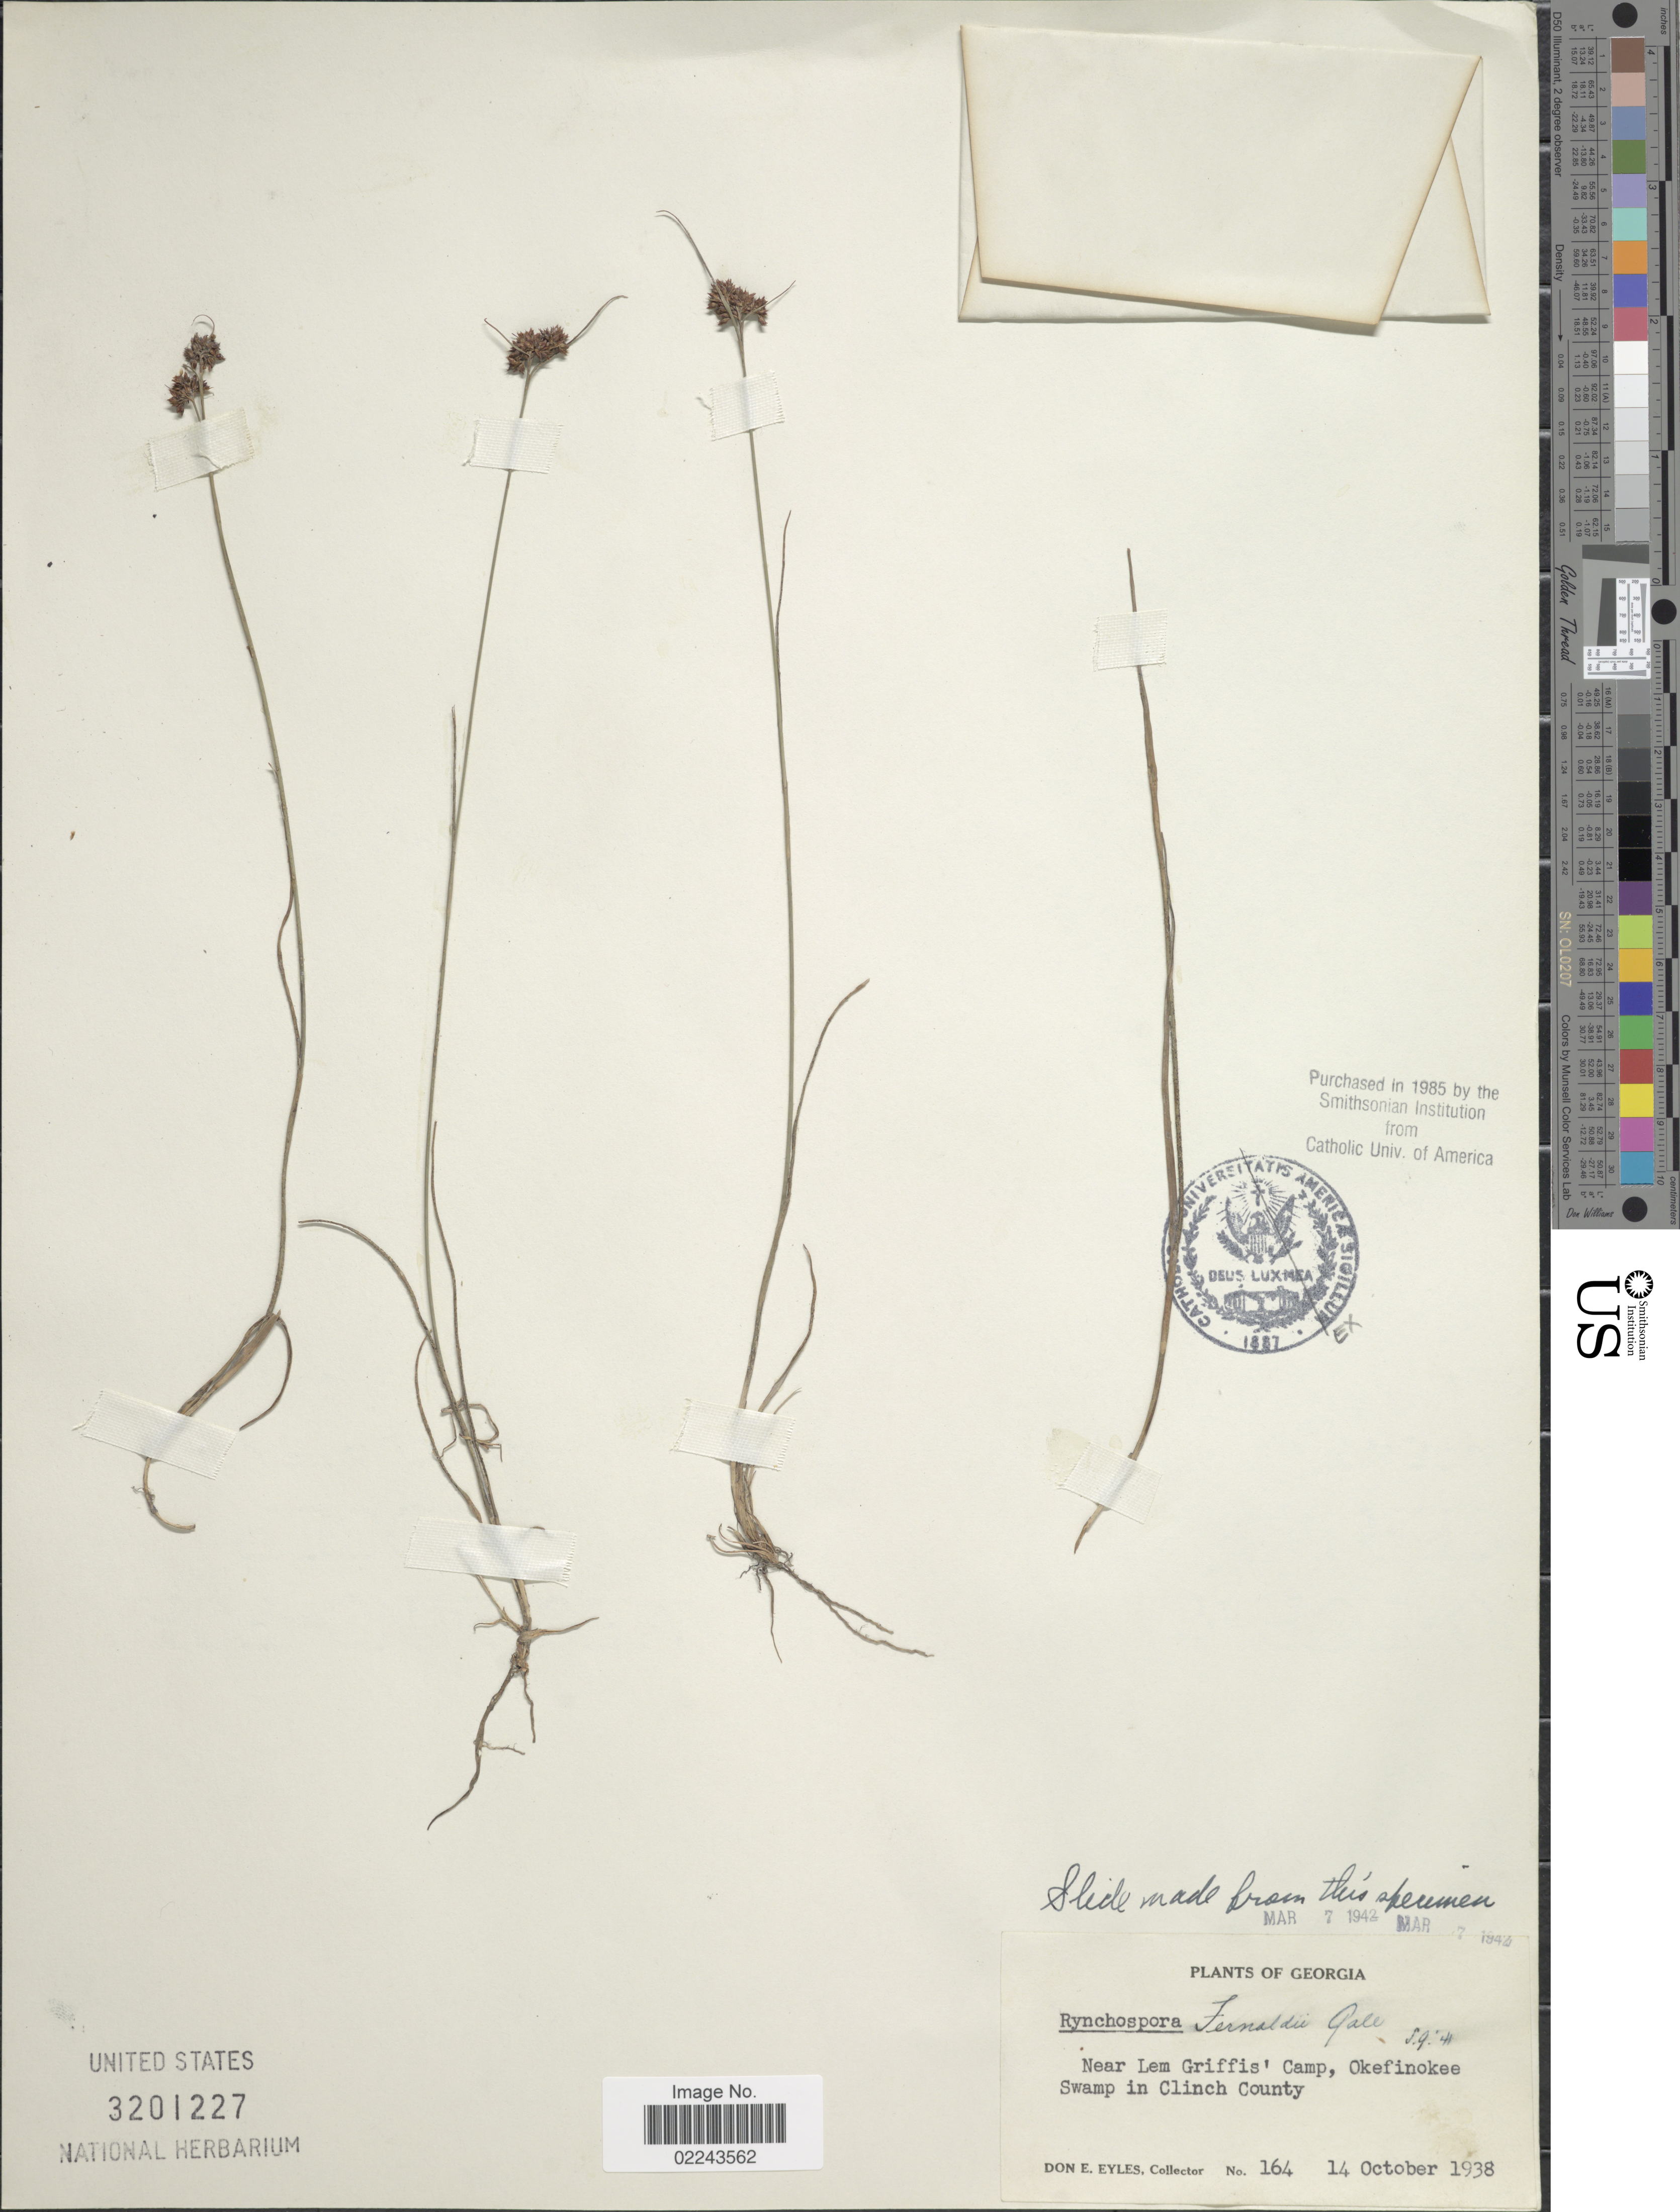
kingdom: Plantae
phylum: Tracheophyta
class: Liliopsida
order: Poales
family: Cyperaceae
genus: Rhynchospora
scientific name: Rhynchospora fernaldii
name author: Gale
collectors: D. Eyles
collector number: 164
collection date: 1938-10-14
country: United States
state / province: Georgia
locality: Near Lem Griffis' Camp, Okefinokee Swamp in Clinch County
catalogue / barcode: US 3201227